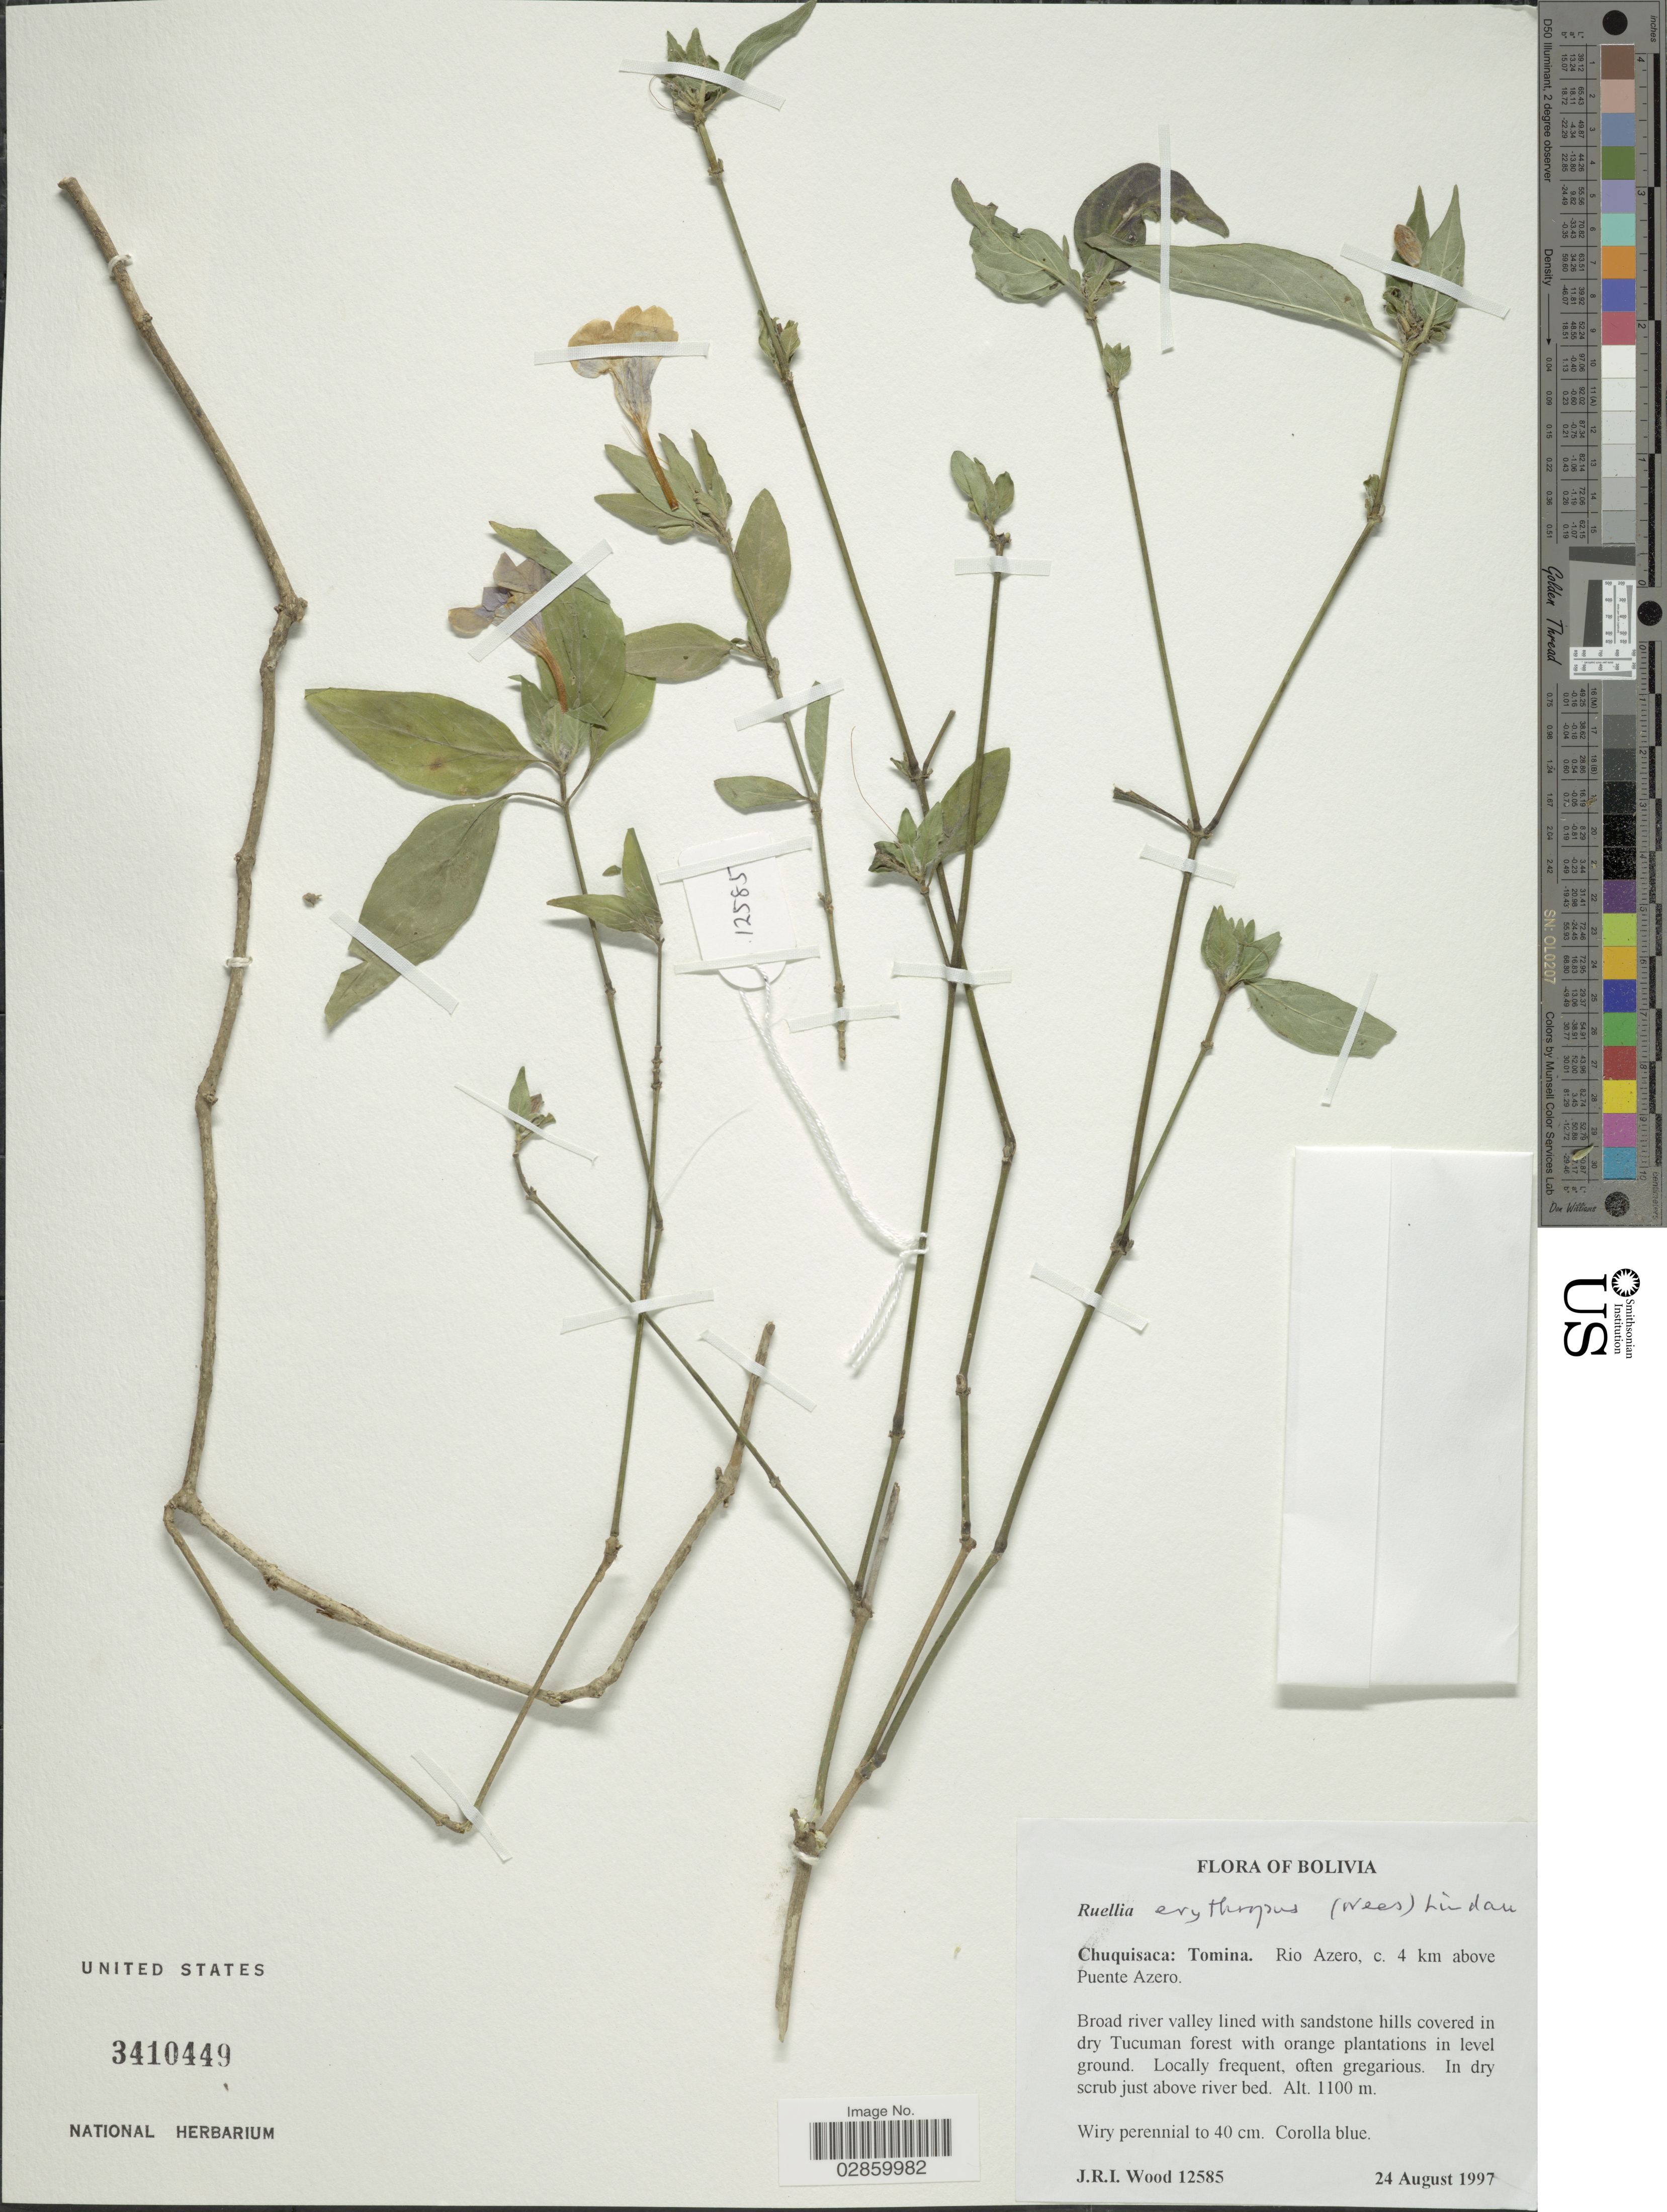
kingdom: Plantae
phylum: Tracheophyta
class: Magnoliopsida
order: Lamiales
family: Acanthaceae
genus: Ruellia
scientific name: Ruellia erythropus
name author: (Nees) Lindau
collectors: J. R. I. Wood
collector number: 12585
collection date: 1997-08-24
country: Bolivia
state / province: Chuquisaca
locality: Tomina, Rio Azero, c. 4 km above Puente Azero.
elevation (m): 1100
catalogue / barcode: US 3410449